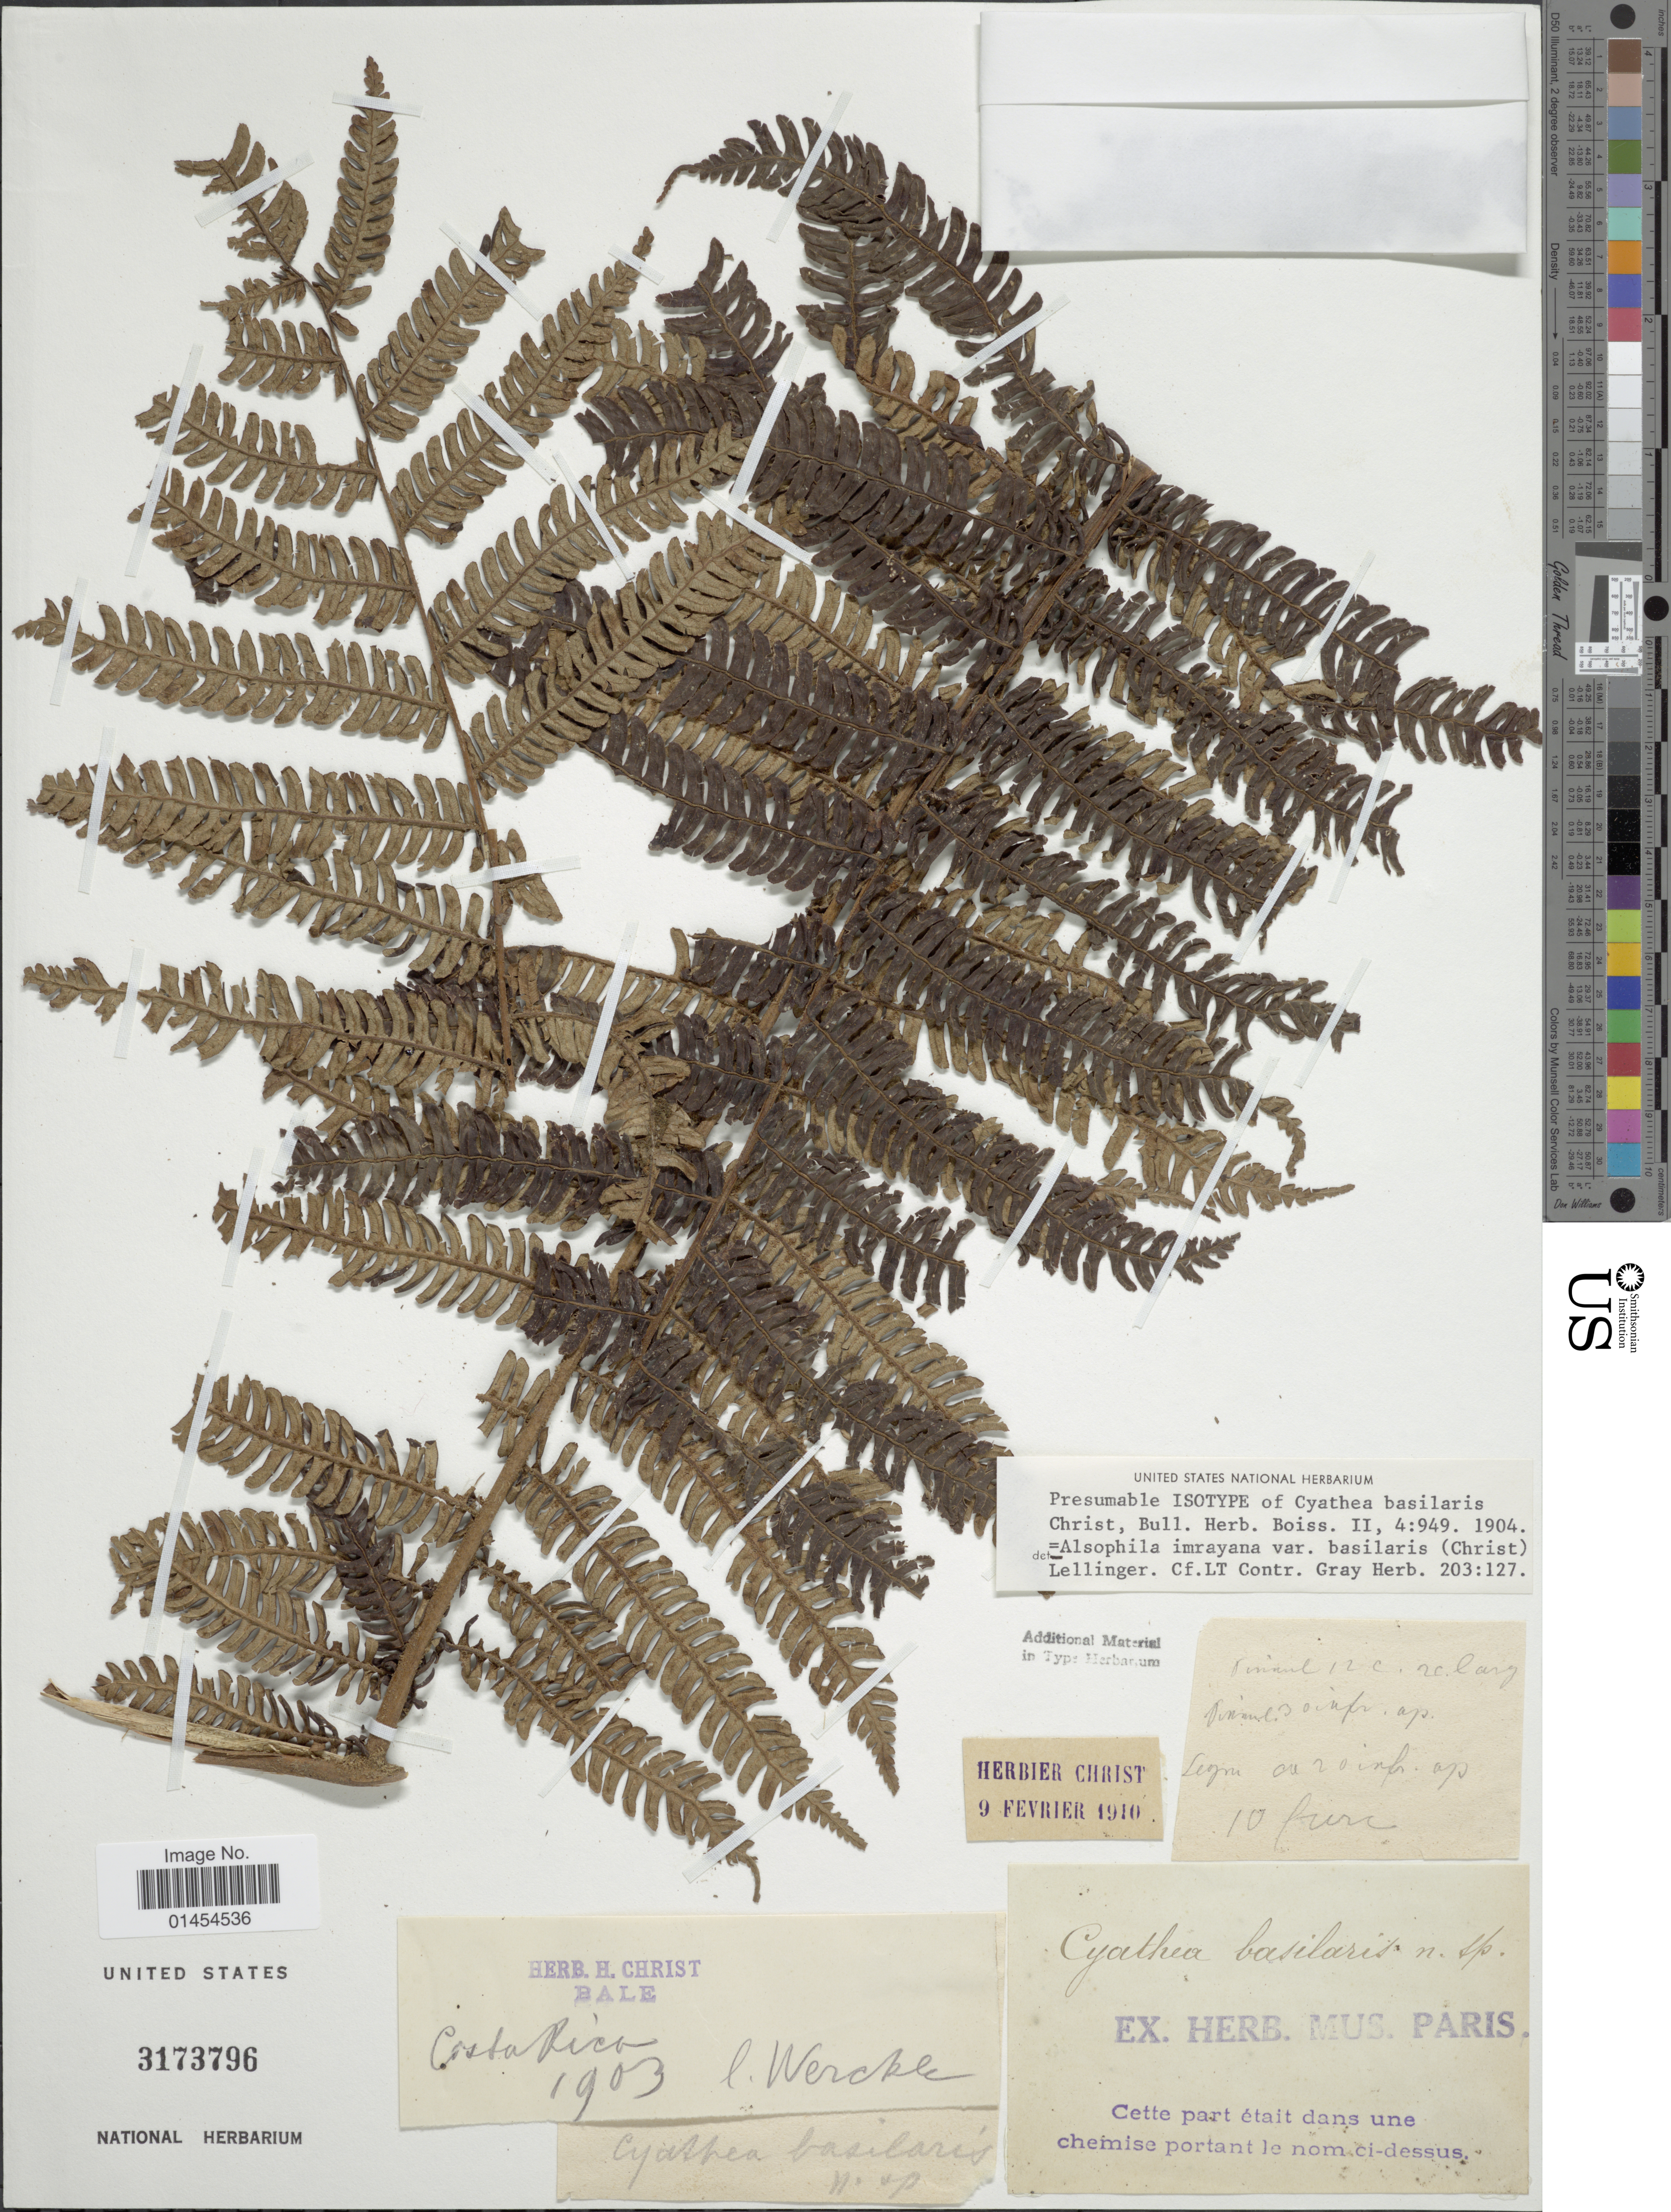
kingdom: Plantae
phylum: Tracheophyta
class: Polypodiopsida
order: Cyatheales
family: Cyatheaceae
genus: Alsophila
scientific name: Alsophila imrayana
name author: (Hook.) D.S. Conant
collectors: C. Wercklé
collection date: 1903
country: Costa Rica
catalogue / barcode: US 3173796